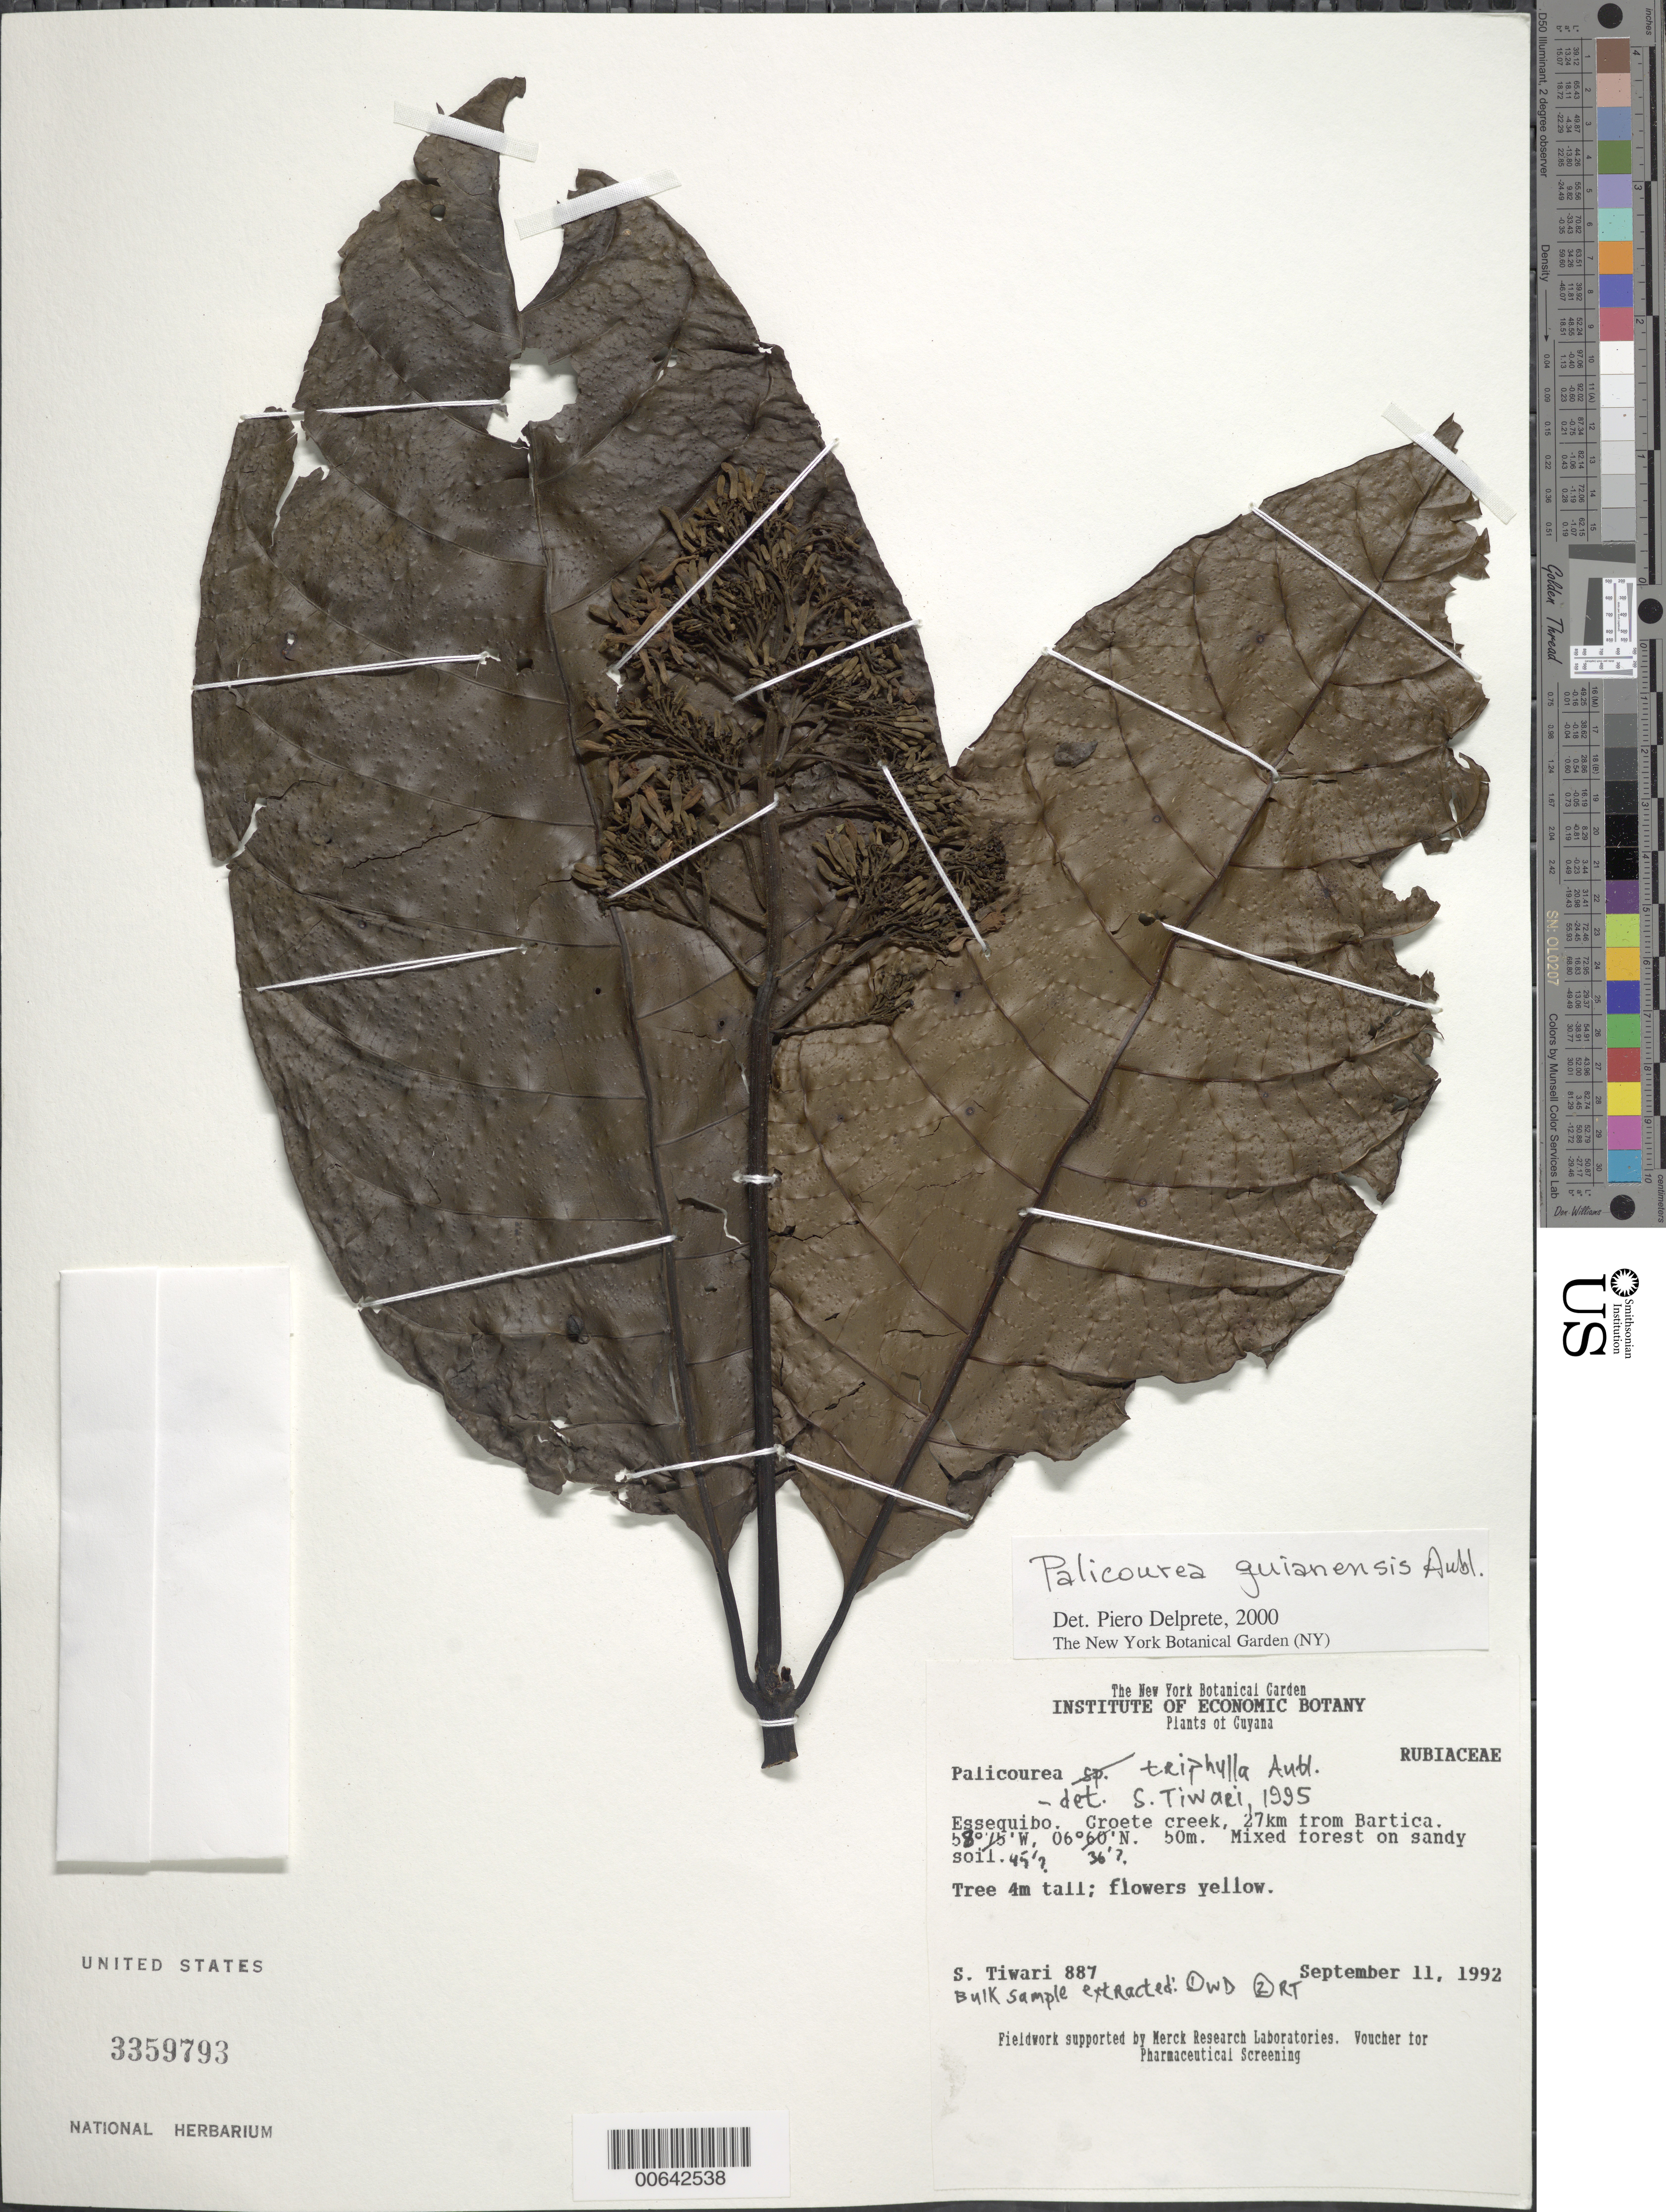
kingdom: Plantae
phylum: Tracheophyta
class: Magnoliopsida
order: Gentianales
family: Rubiaceae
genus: Palicourea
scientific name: Palicourea guianensis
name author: Aubl.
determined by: Kirkbride, J. H.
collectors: S. Tiwari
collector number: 887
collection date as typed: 11-Sep-92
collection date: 1992-09-11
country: Guyana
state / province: Essequibo Isl-W. Demerara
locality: Essequibo; Groete Creek, 27 km from Bartica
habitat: Mixed forest on sandy soil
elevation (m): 50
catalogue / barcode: US 3359793